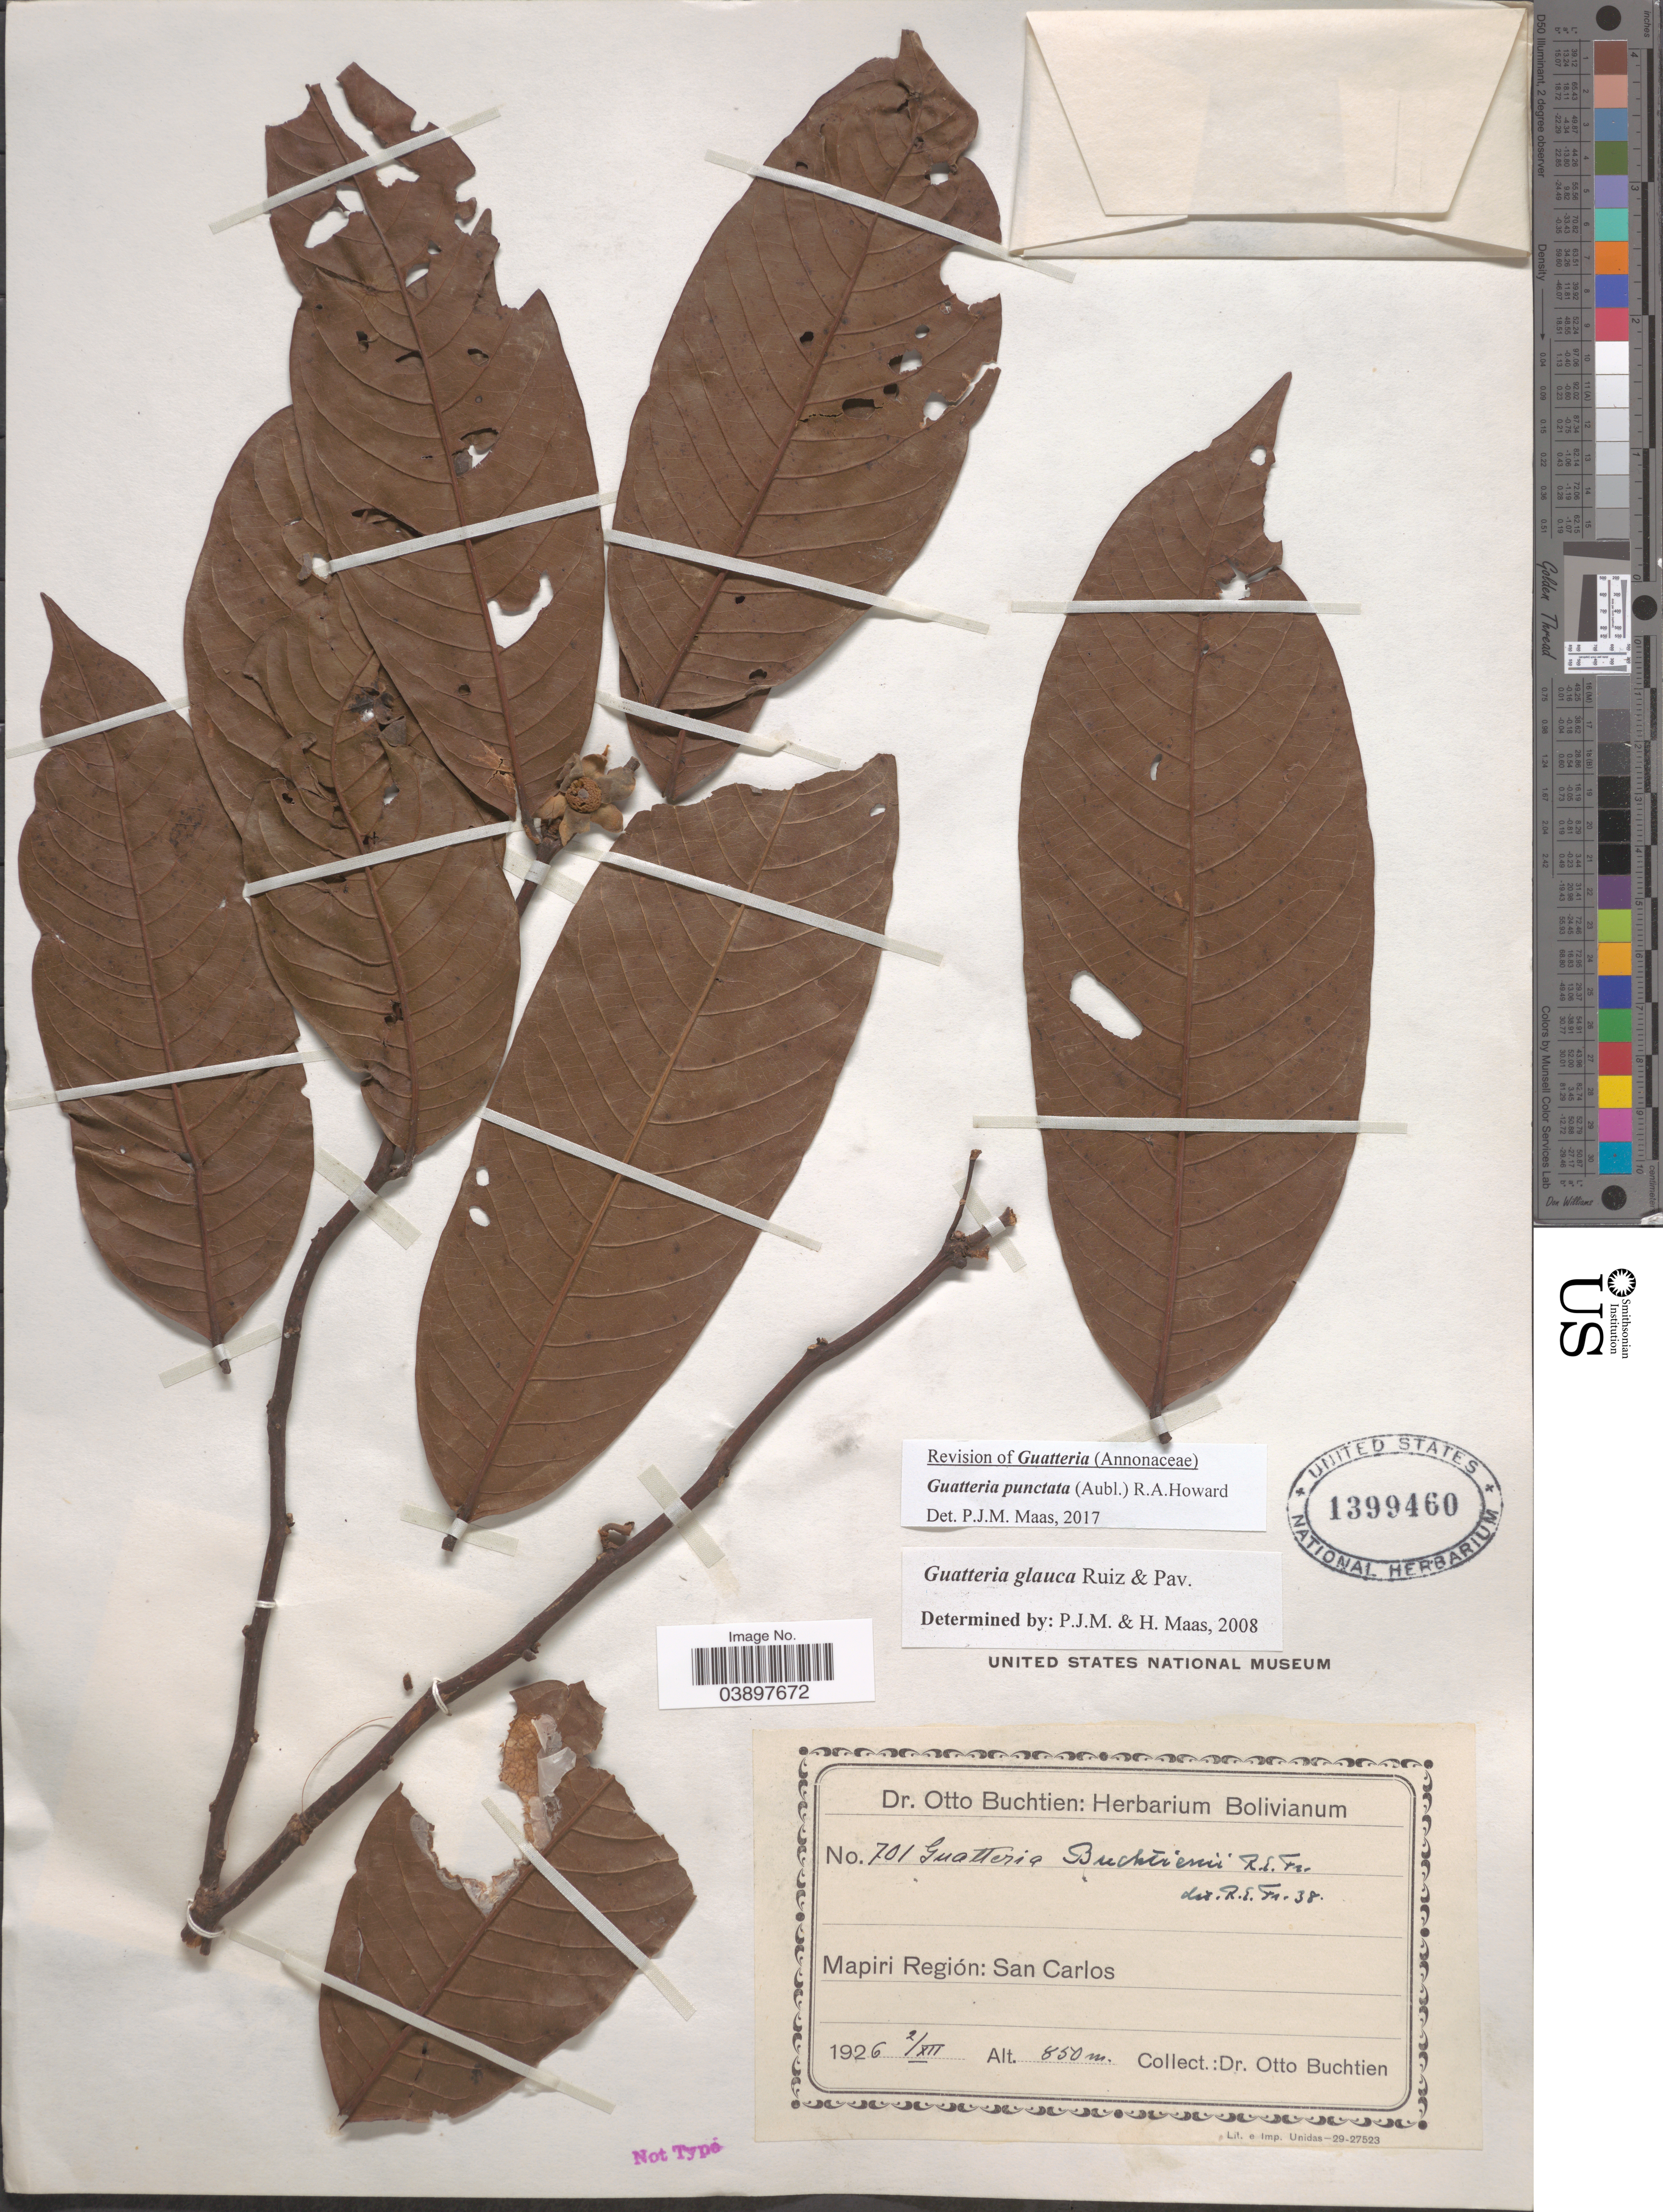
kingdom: Plantae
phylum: Tracheophyta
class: Magnoliopsida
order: Magnoliales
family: Annonaceae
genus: Guatteria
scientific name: Guatteria punctata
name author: (Aubl.) R.A. Howard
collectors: O. Buchtien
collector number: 701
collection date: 1926-12-02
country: Bolivia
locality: Mapiri Región: San Carlos.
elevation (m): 850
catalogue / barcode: US 1399460